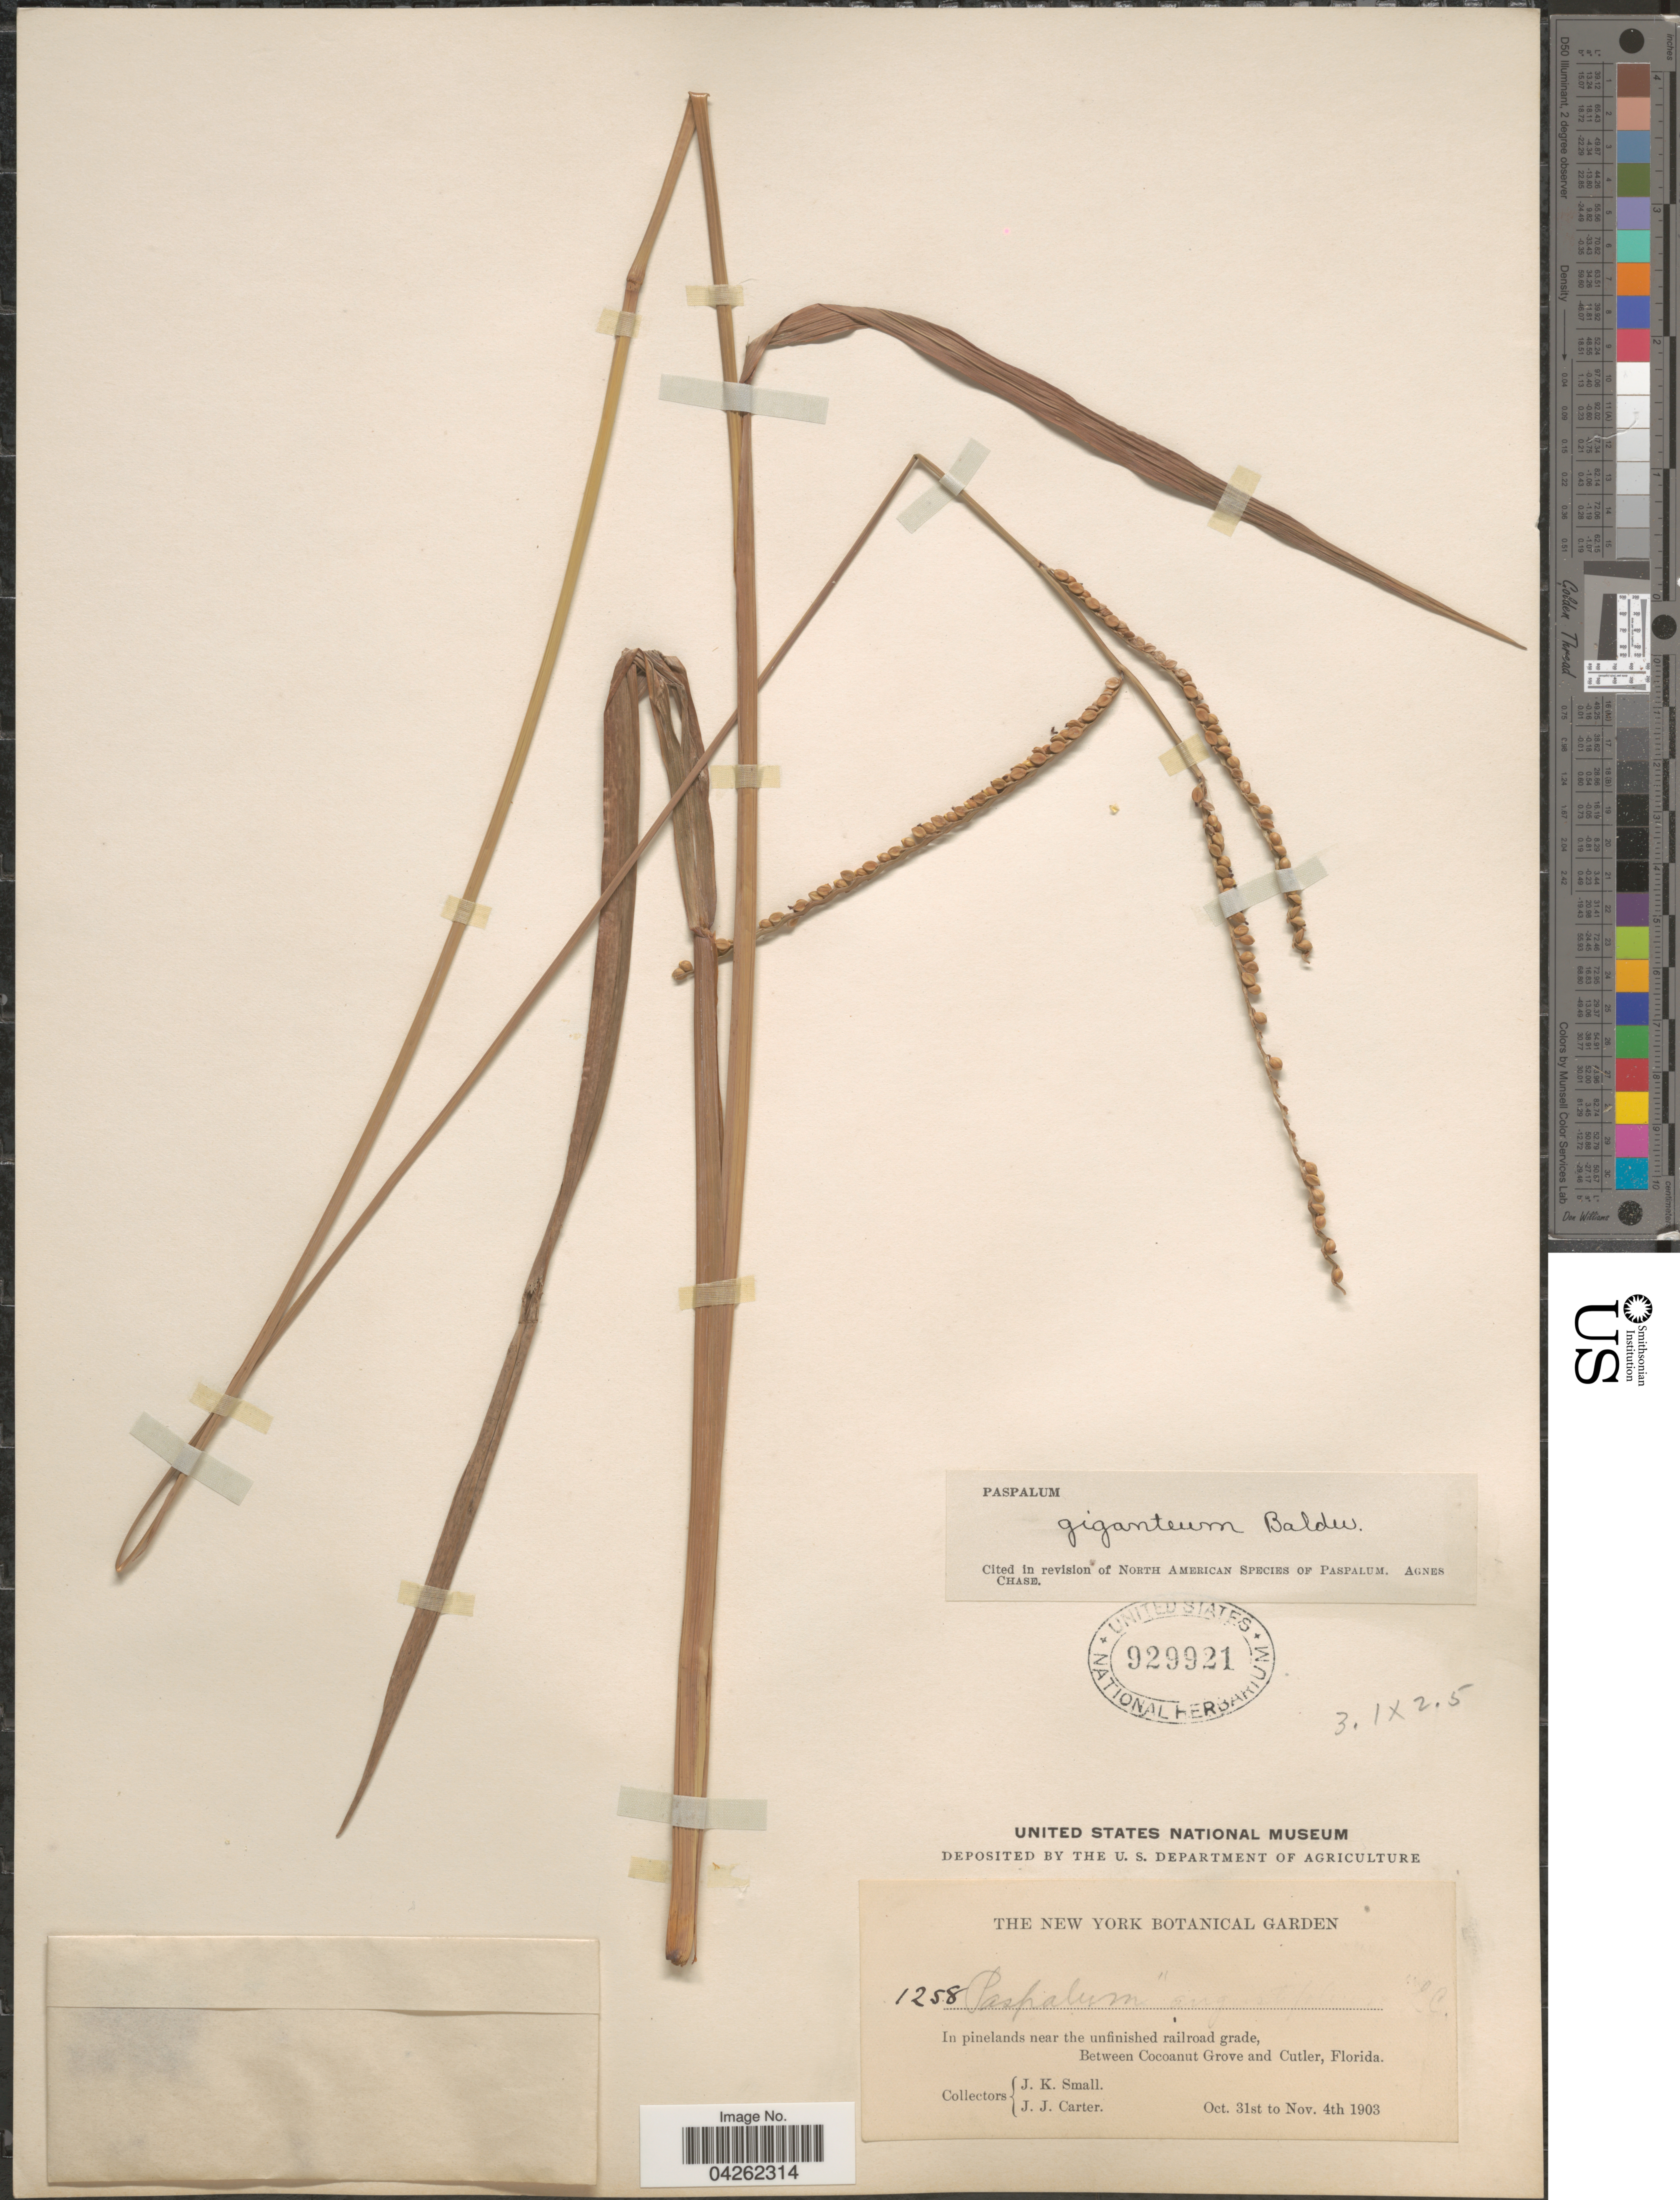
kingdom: Plantae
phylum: Tracheophyta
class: Liliopsida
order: Poales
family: Poaceae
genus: Paspalum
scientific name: Paspalum giganteum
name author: Baldwin ex Vasey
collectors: J. K. Small & J. Carter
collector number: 1258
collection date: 1903-10-31/1903-11-04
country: United States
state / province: Florida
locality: In pinelands near the unfinished railroad grade, Between Cocoanut Grove and Cutler.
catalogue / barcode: US 929921